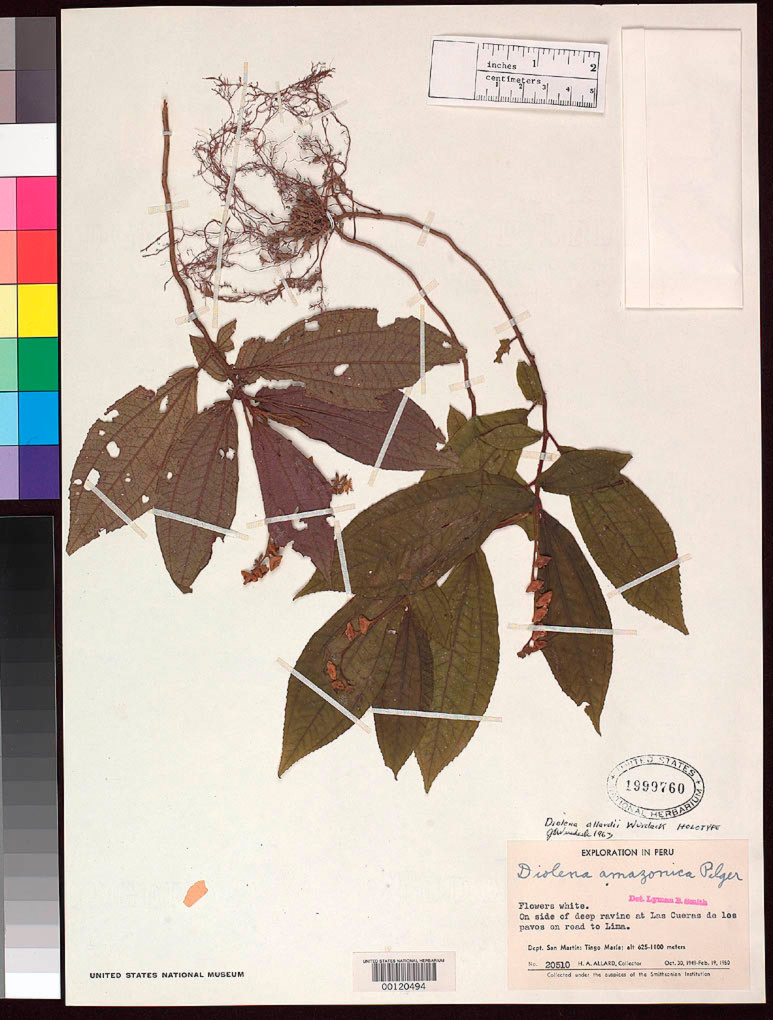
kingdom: Plantae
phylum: Tracheophyta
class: Magnoliopsida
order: Myrtales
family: Melastomataceae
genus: Diolena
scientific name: Diolena allardii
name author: Wurdack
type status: Holotype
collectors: H. A. Allard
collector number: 20510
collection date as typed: to -- --- 1950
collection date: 1950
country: Peru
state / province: San Martín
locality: Tingo.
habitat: on side of deep ravine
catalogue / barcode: US 1999760